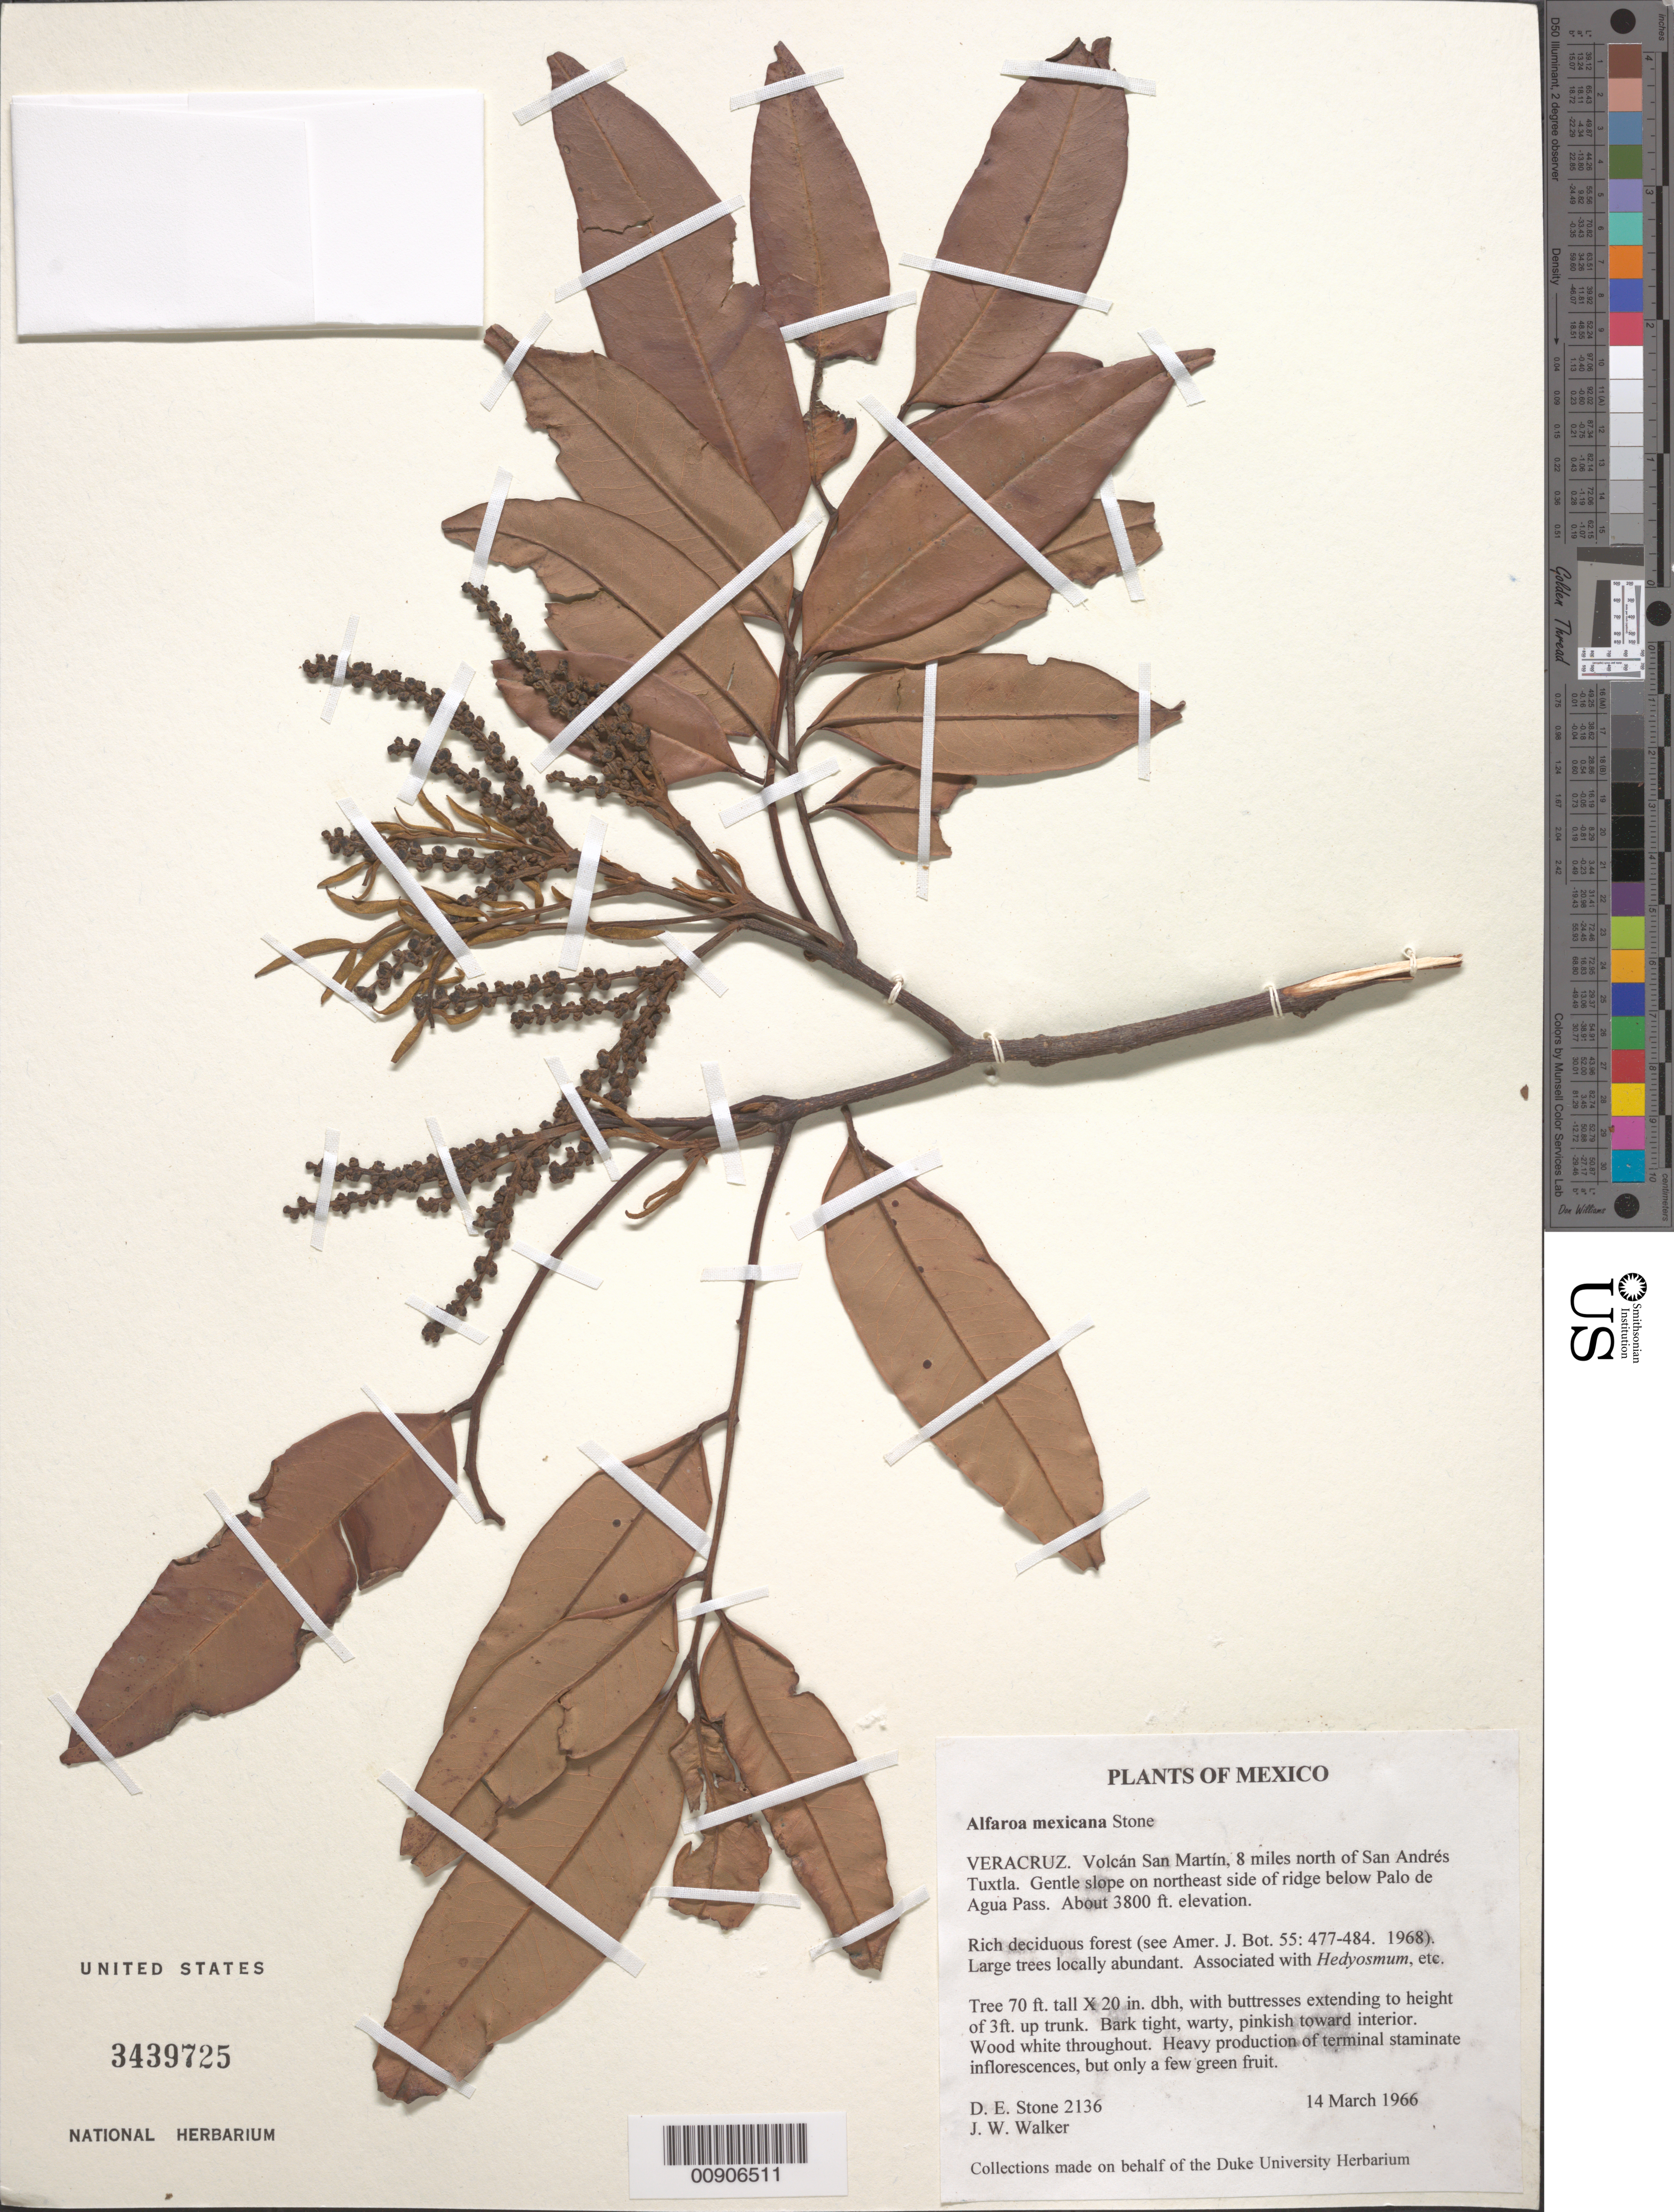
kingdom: Plantae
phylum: Tracheophyta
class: Magnoliopsida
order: Fagales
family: Juglandaceae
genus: Alfaroa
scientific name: Alfaroa mexicana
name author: D.E Stone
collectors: D. E. Stone & J. W. Walker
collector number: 2136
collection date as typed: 14 Mar 1966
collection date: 1966-03-14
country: Mexico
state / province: Veracruz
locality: Veracruz: Volcán San Martín 8 miles north of San Andrés Tuxtla. Gentle slope on northeast side of ridge below Palo Agua Pass.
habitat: Rich deciduous forest. Large trees locally abundant. Associated with Hedyosmum, etc.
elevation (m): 1158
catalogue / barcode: US 3439725